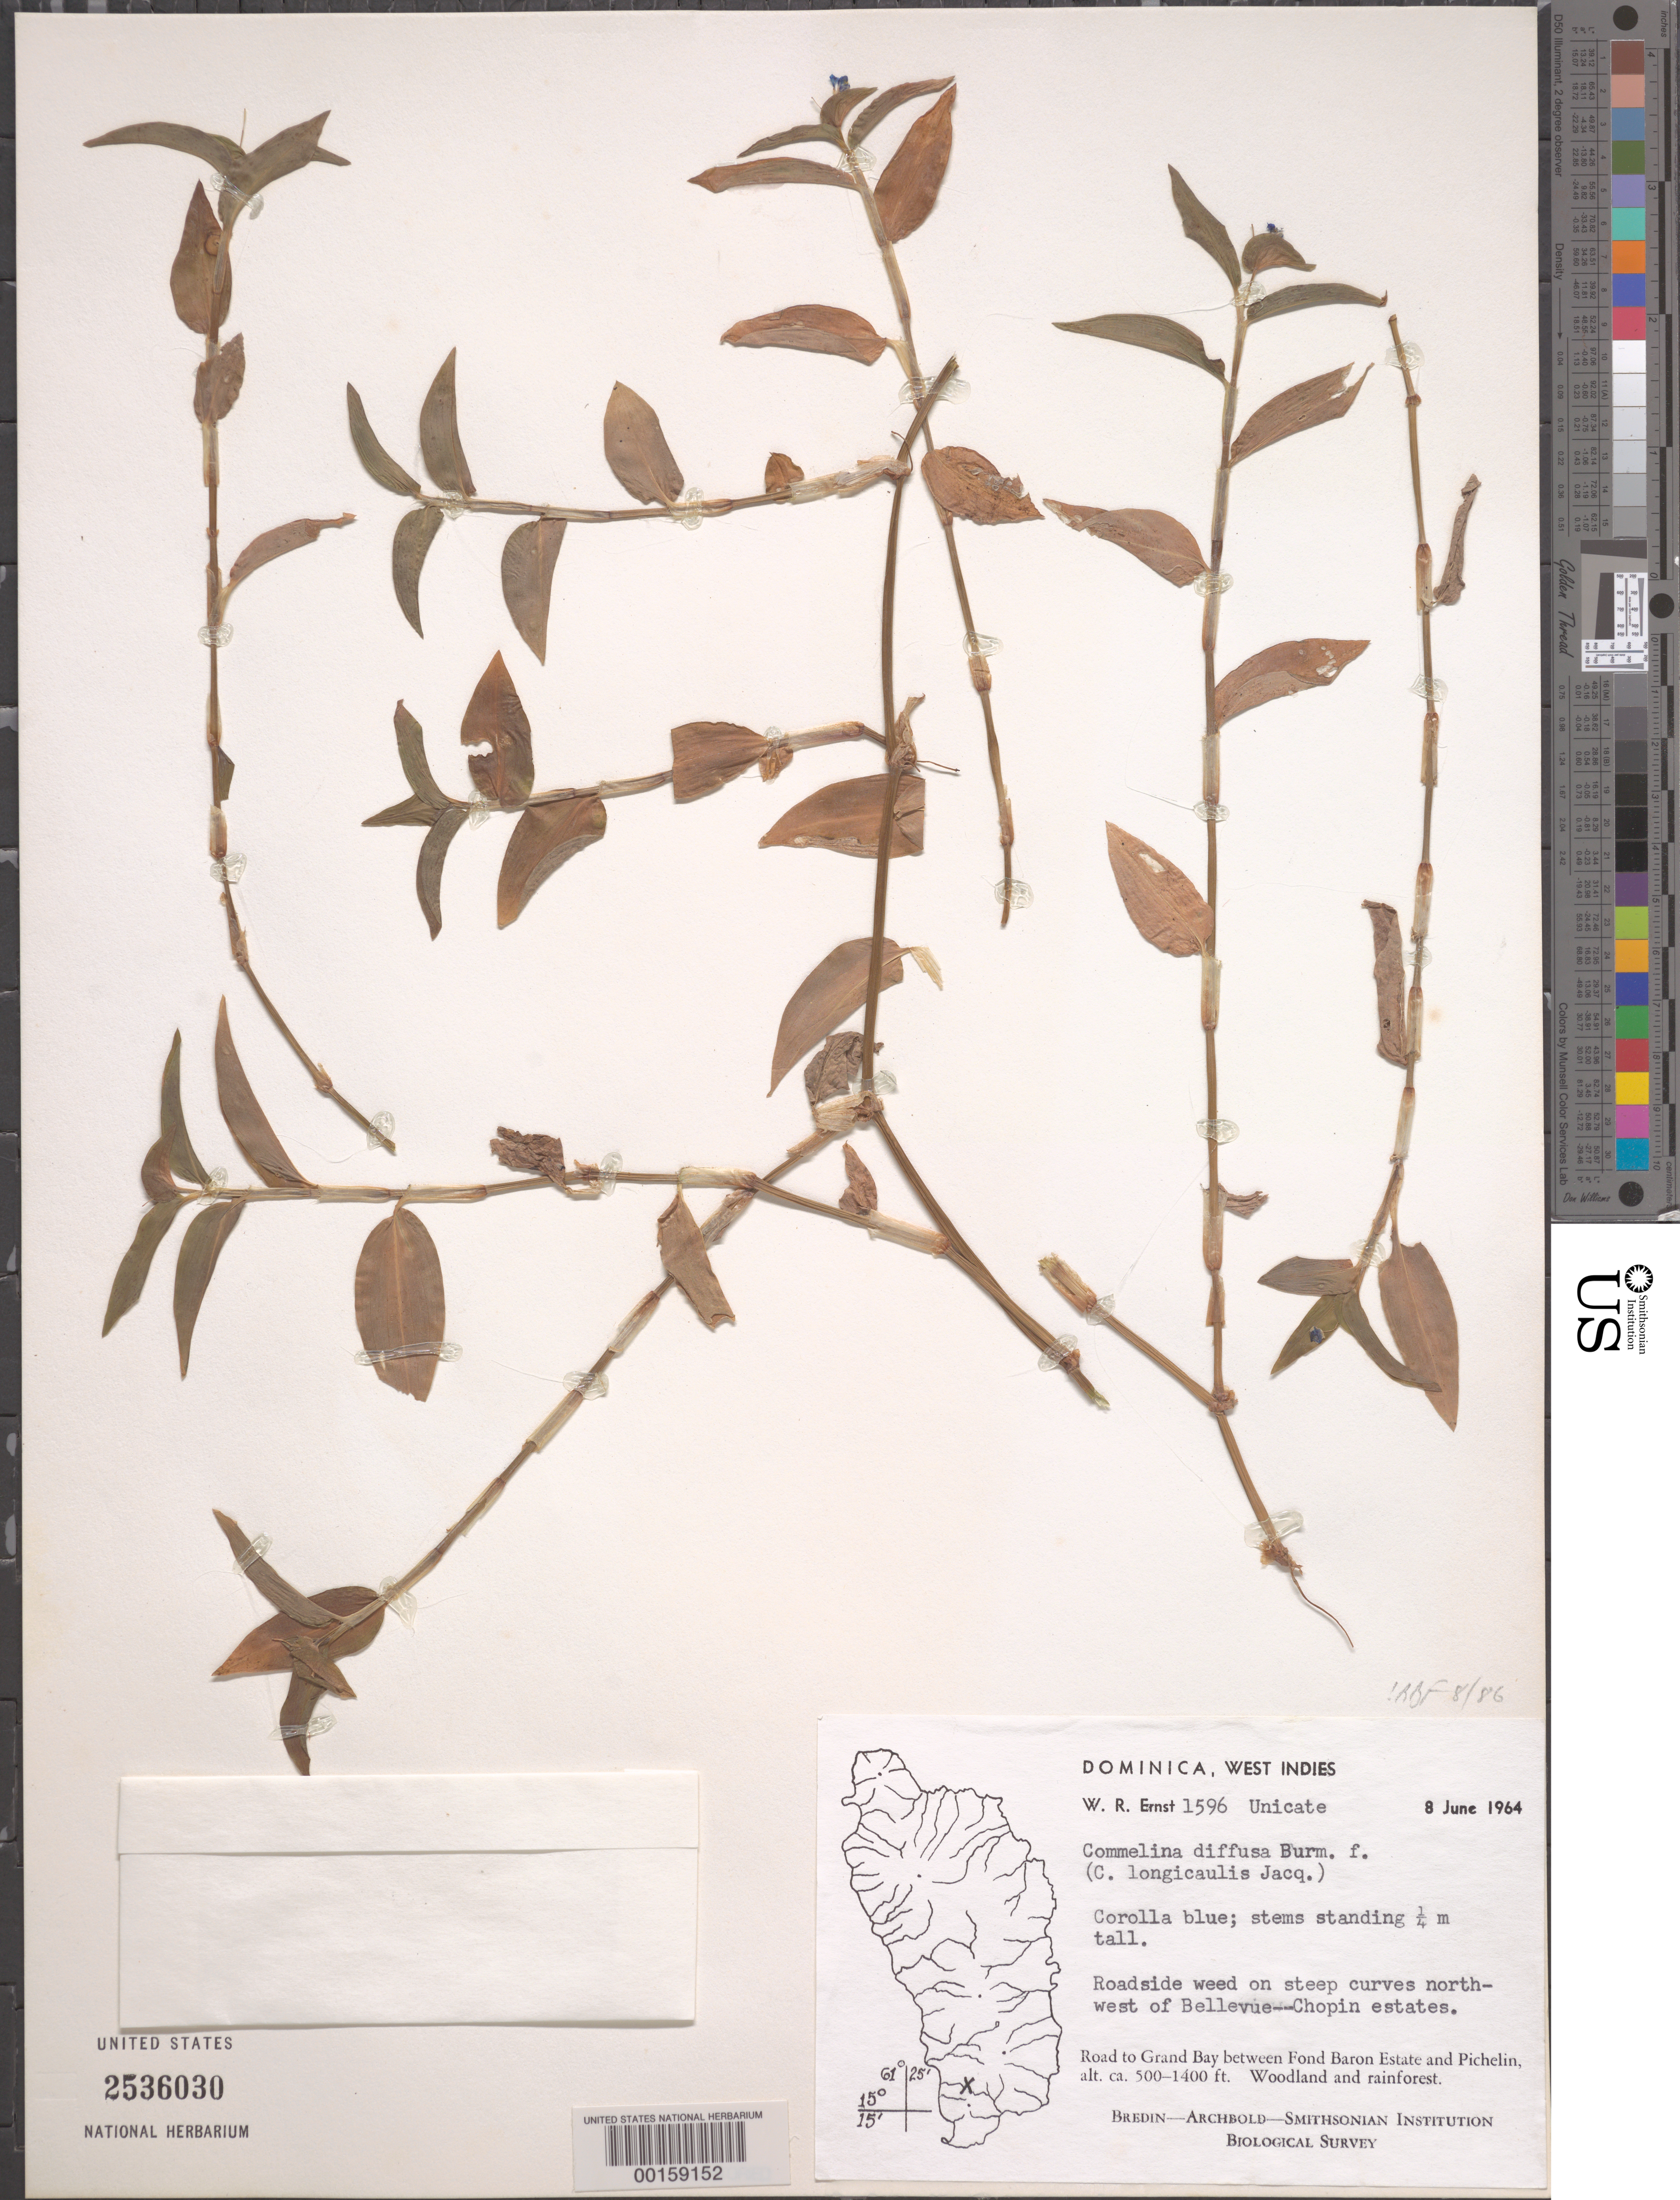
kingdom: Plantae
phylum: Tracheophyta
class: Liliopsida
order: Commelinales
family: Commelinaceae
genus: Commelina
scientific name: Commelina diffusa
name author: Burm. f.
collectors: W. R. Ernst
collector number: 1596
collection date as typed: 08 Jun 1964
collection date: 1964-06-08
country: Dominica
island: Dominica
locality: Towards grand bay, between fond baron estate and pichelin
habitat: Roadside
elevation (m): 153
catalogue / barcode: US 2536030